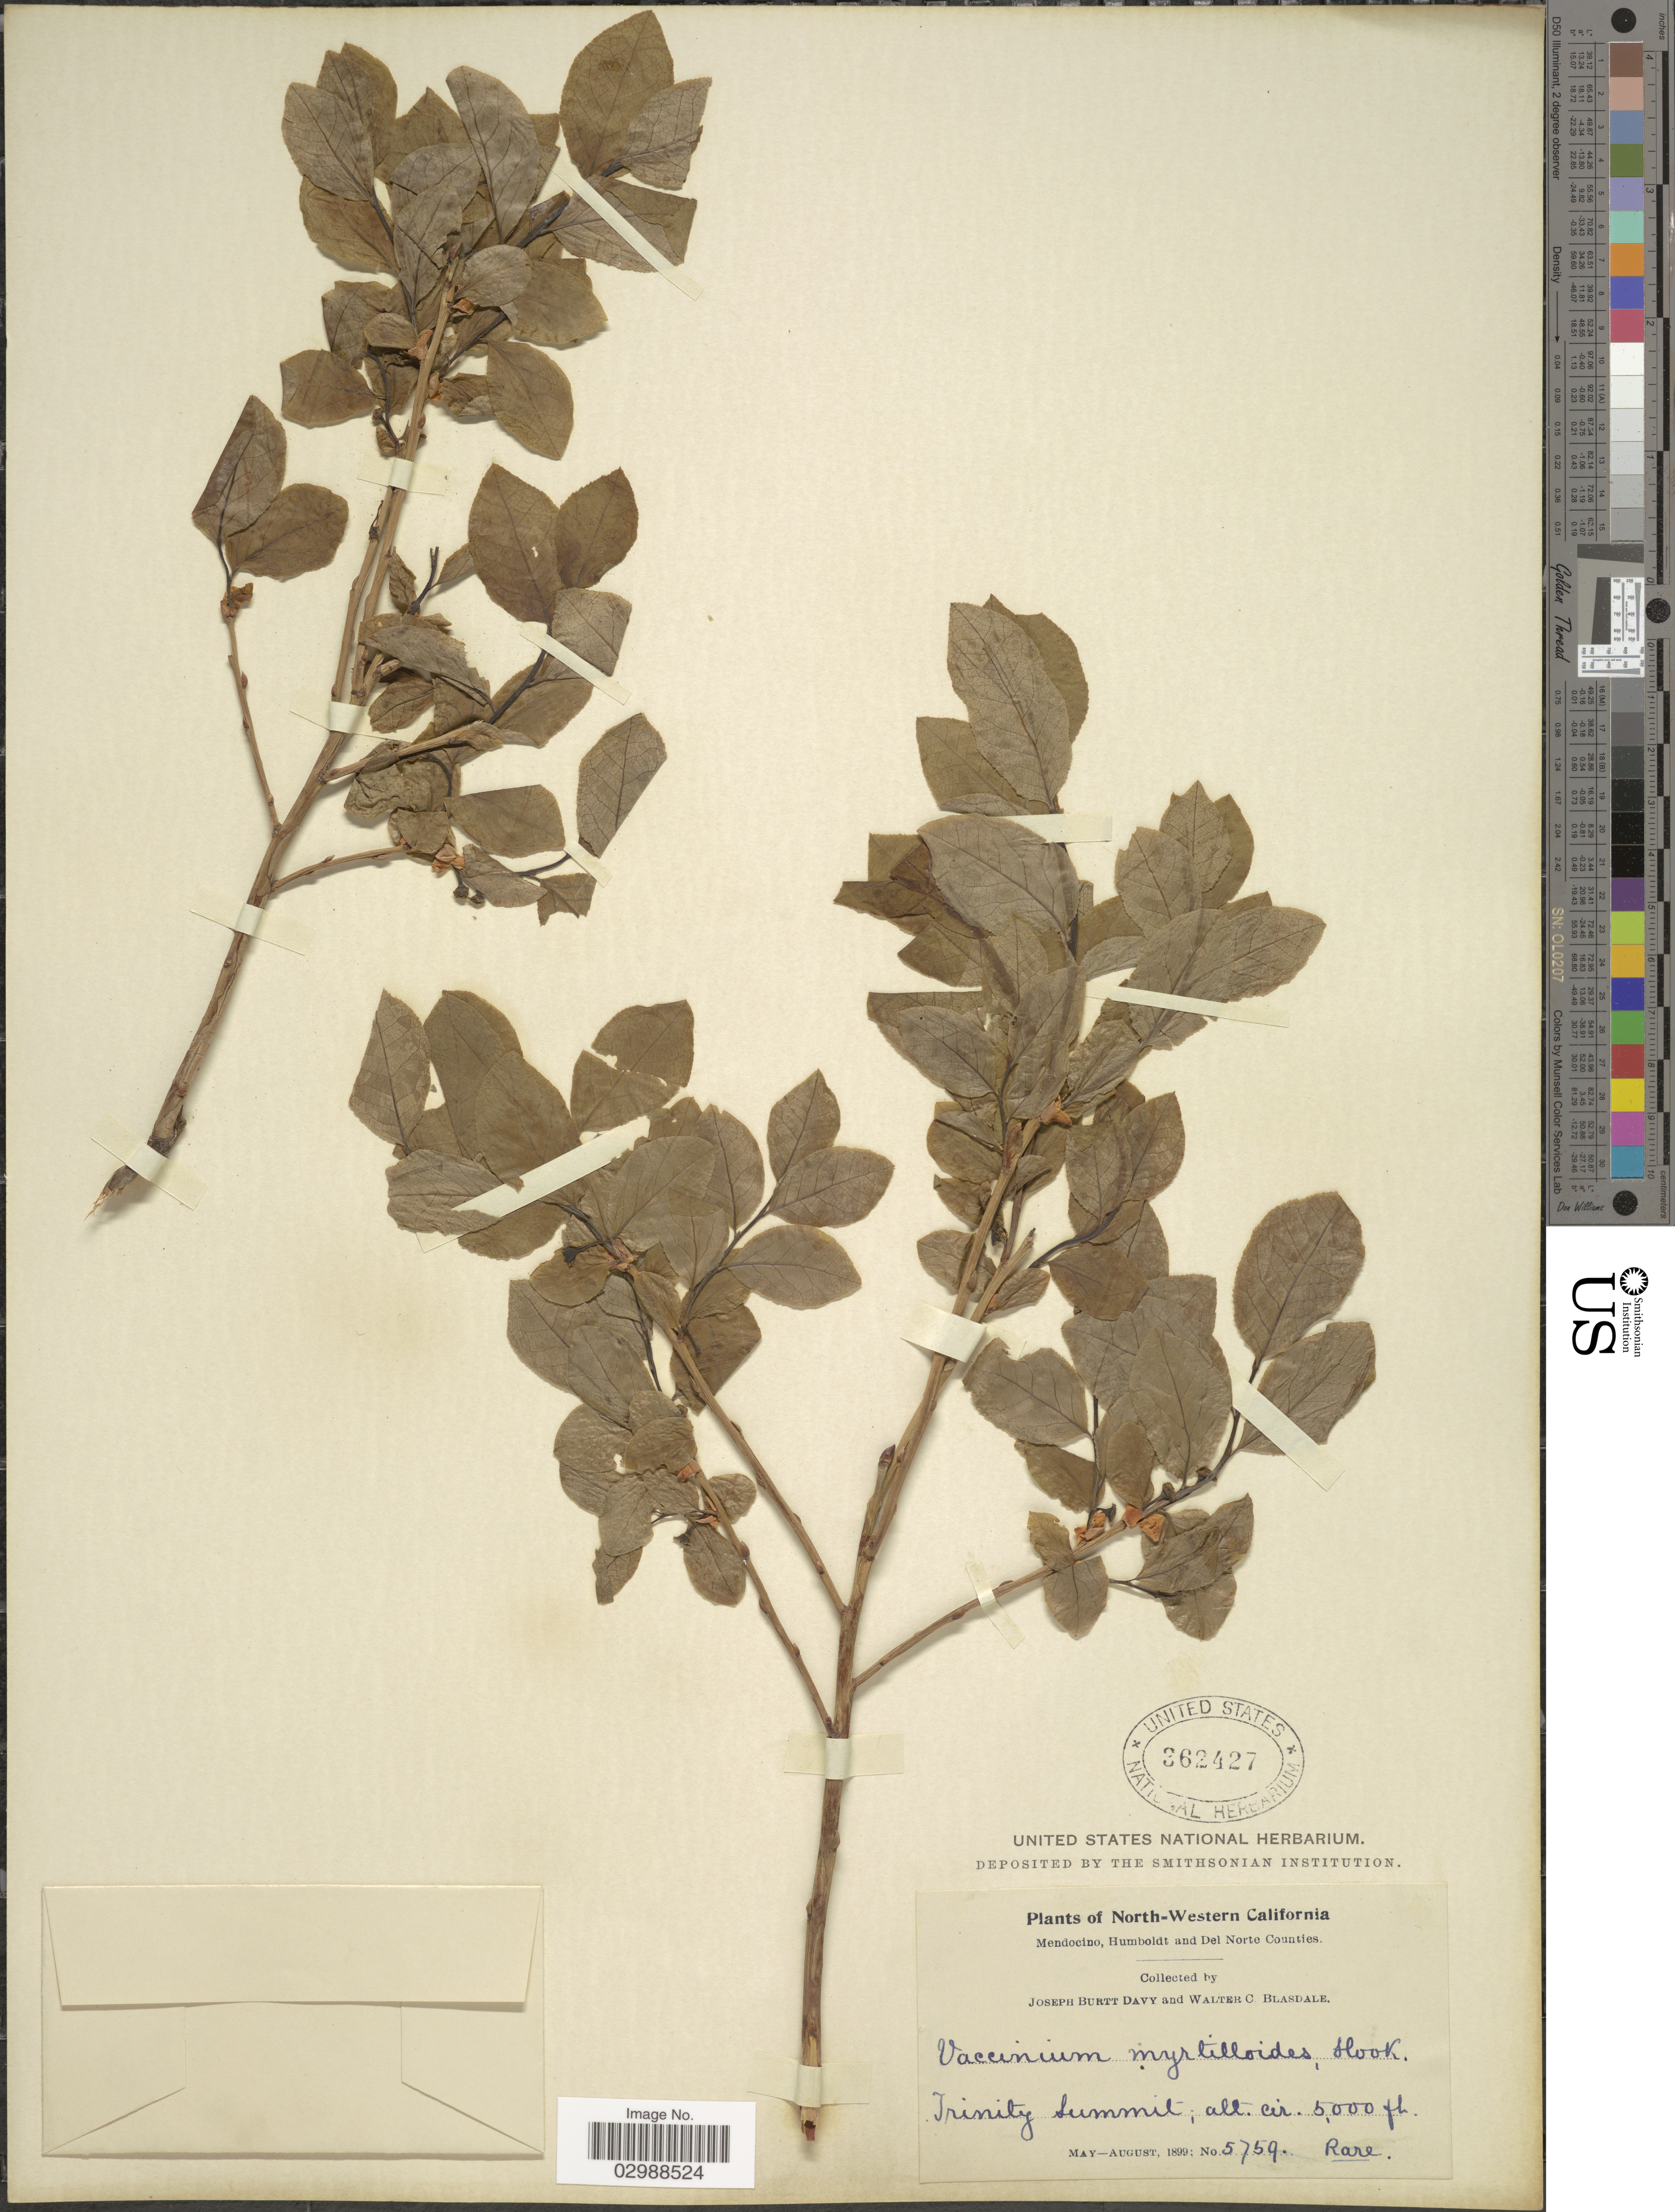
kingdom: Plantae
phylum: Tracheophyta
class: Magnoliopsida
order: Ericales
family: Ericaceae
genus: Vaccinium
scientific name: Vaccinium membranaceum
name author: Douglas ex Torr.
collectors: J. Burtt Davy & W. Blasdale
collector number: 5759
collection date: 1899-05/1899-08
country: United States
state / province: California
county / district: Mendocino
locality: North-Western California, Mendocino, Humboldt and Del Norte Counties, Trinity summit.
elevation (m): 1524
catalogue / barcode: US 362427